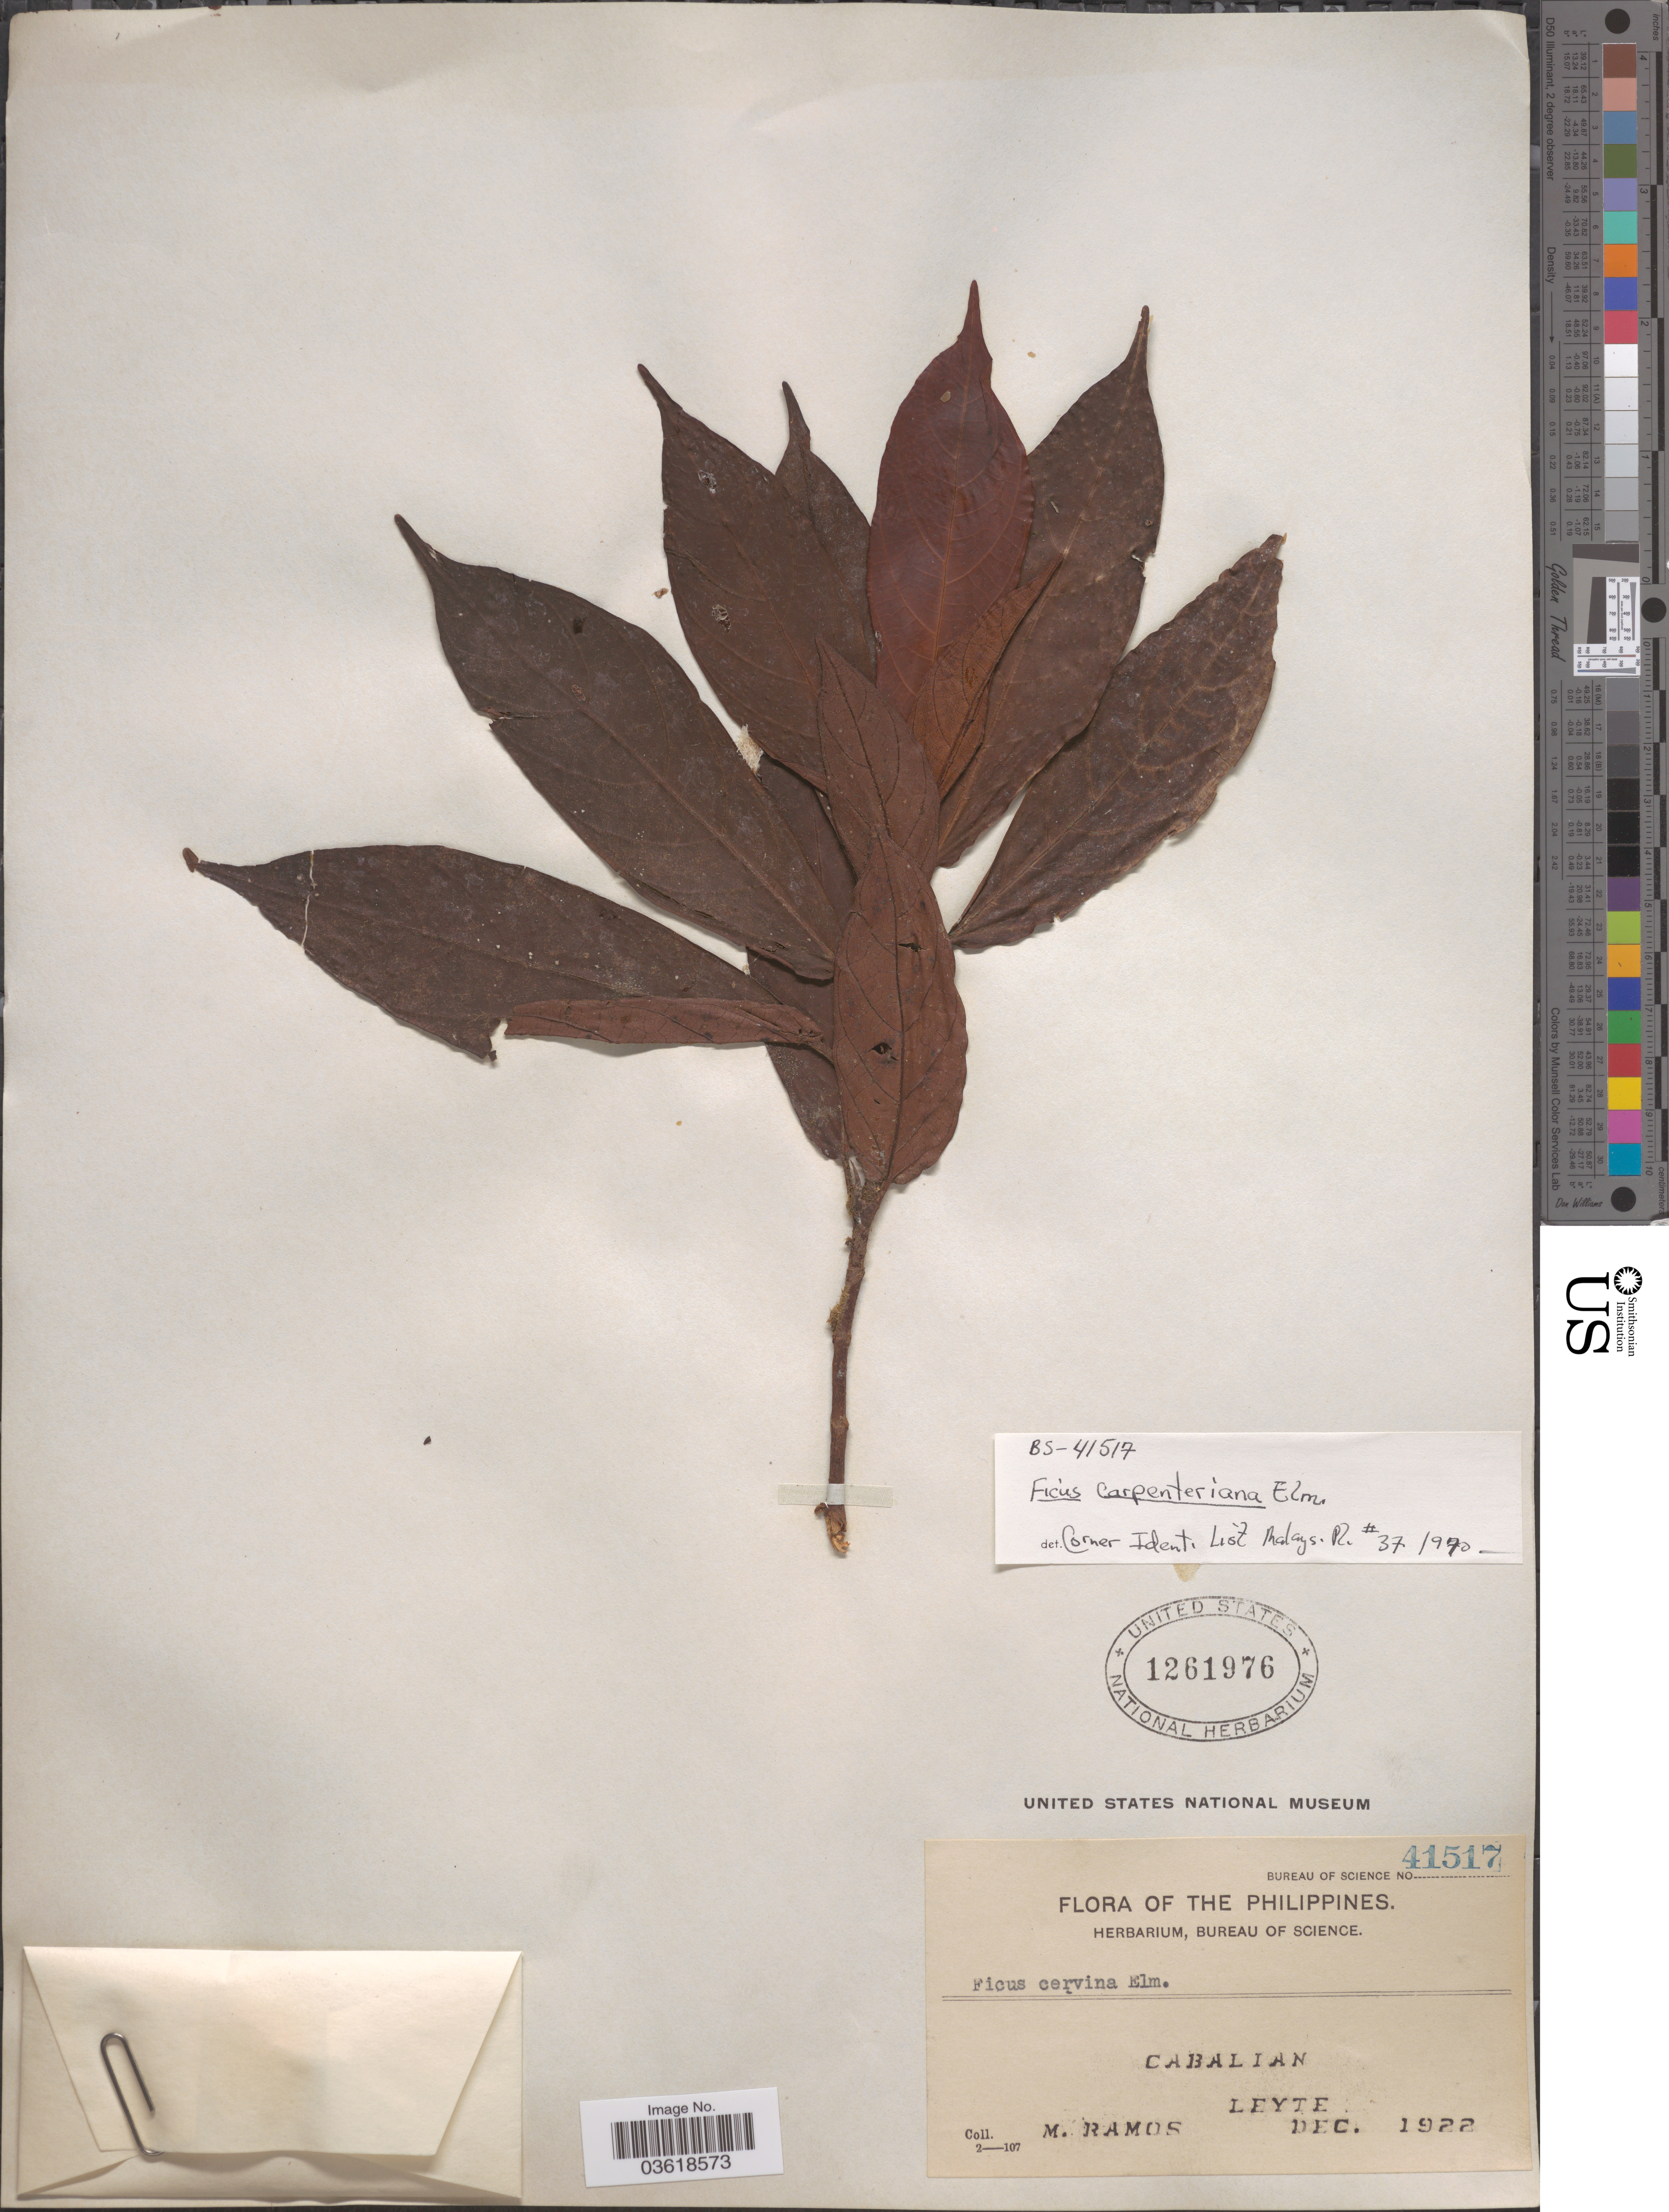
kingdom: Plantae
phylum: Tracheophyta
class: Magnoliopsida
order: Rosales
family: Moraceae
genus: Ficus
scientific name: Ficus carpenteriana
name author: Elmer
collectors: M. Ramos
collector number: Bureau of Science 41517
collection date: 1922-12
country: Philippines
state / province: Eastern Visayas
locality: Cabalian. Leyte.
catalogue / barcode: US 1261976